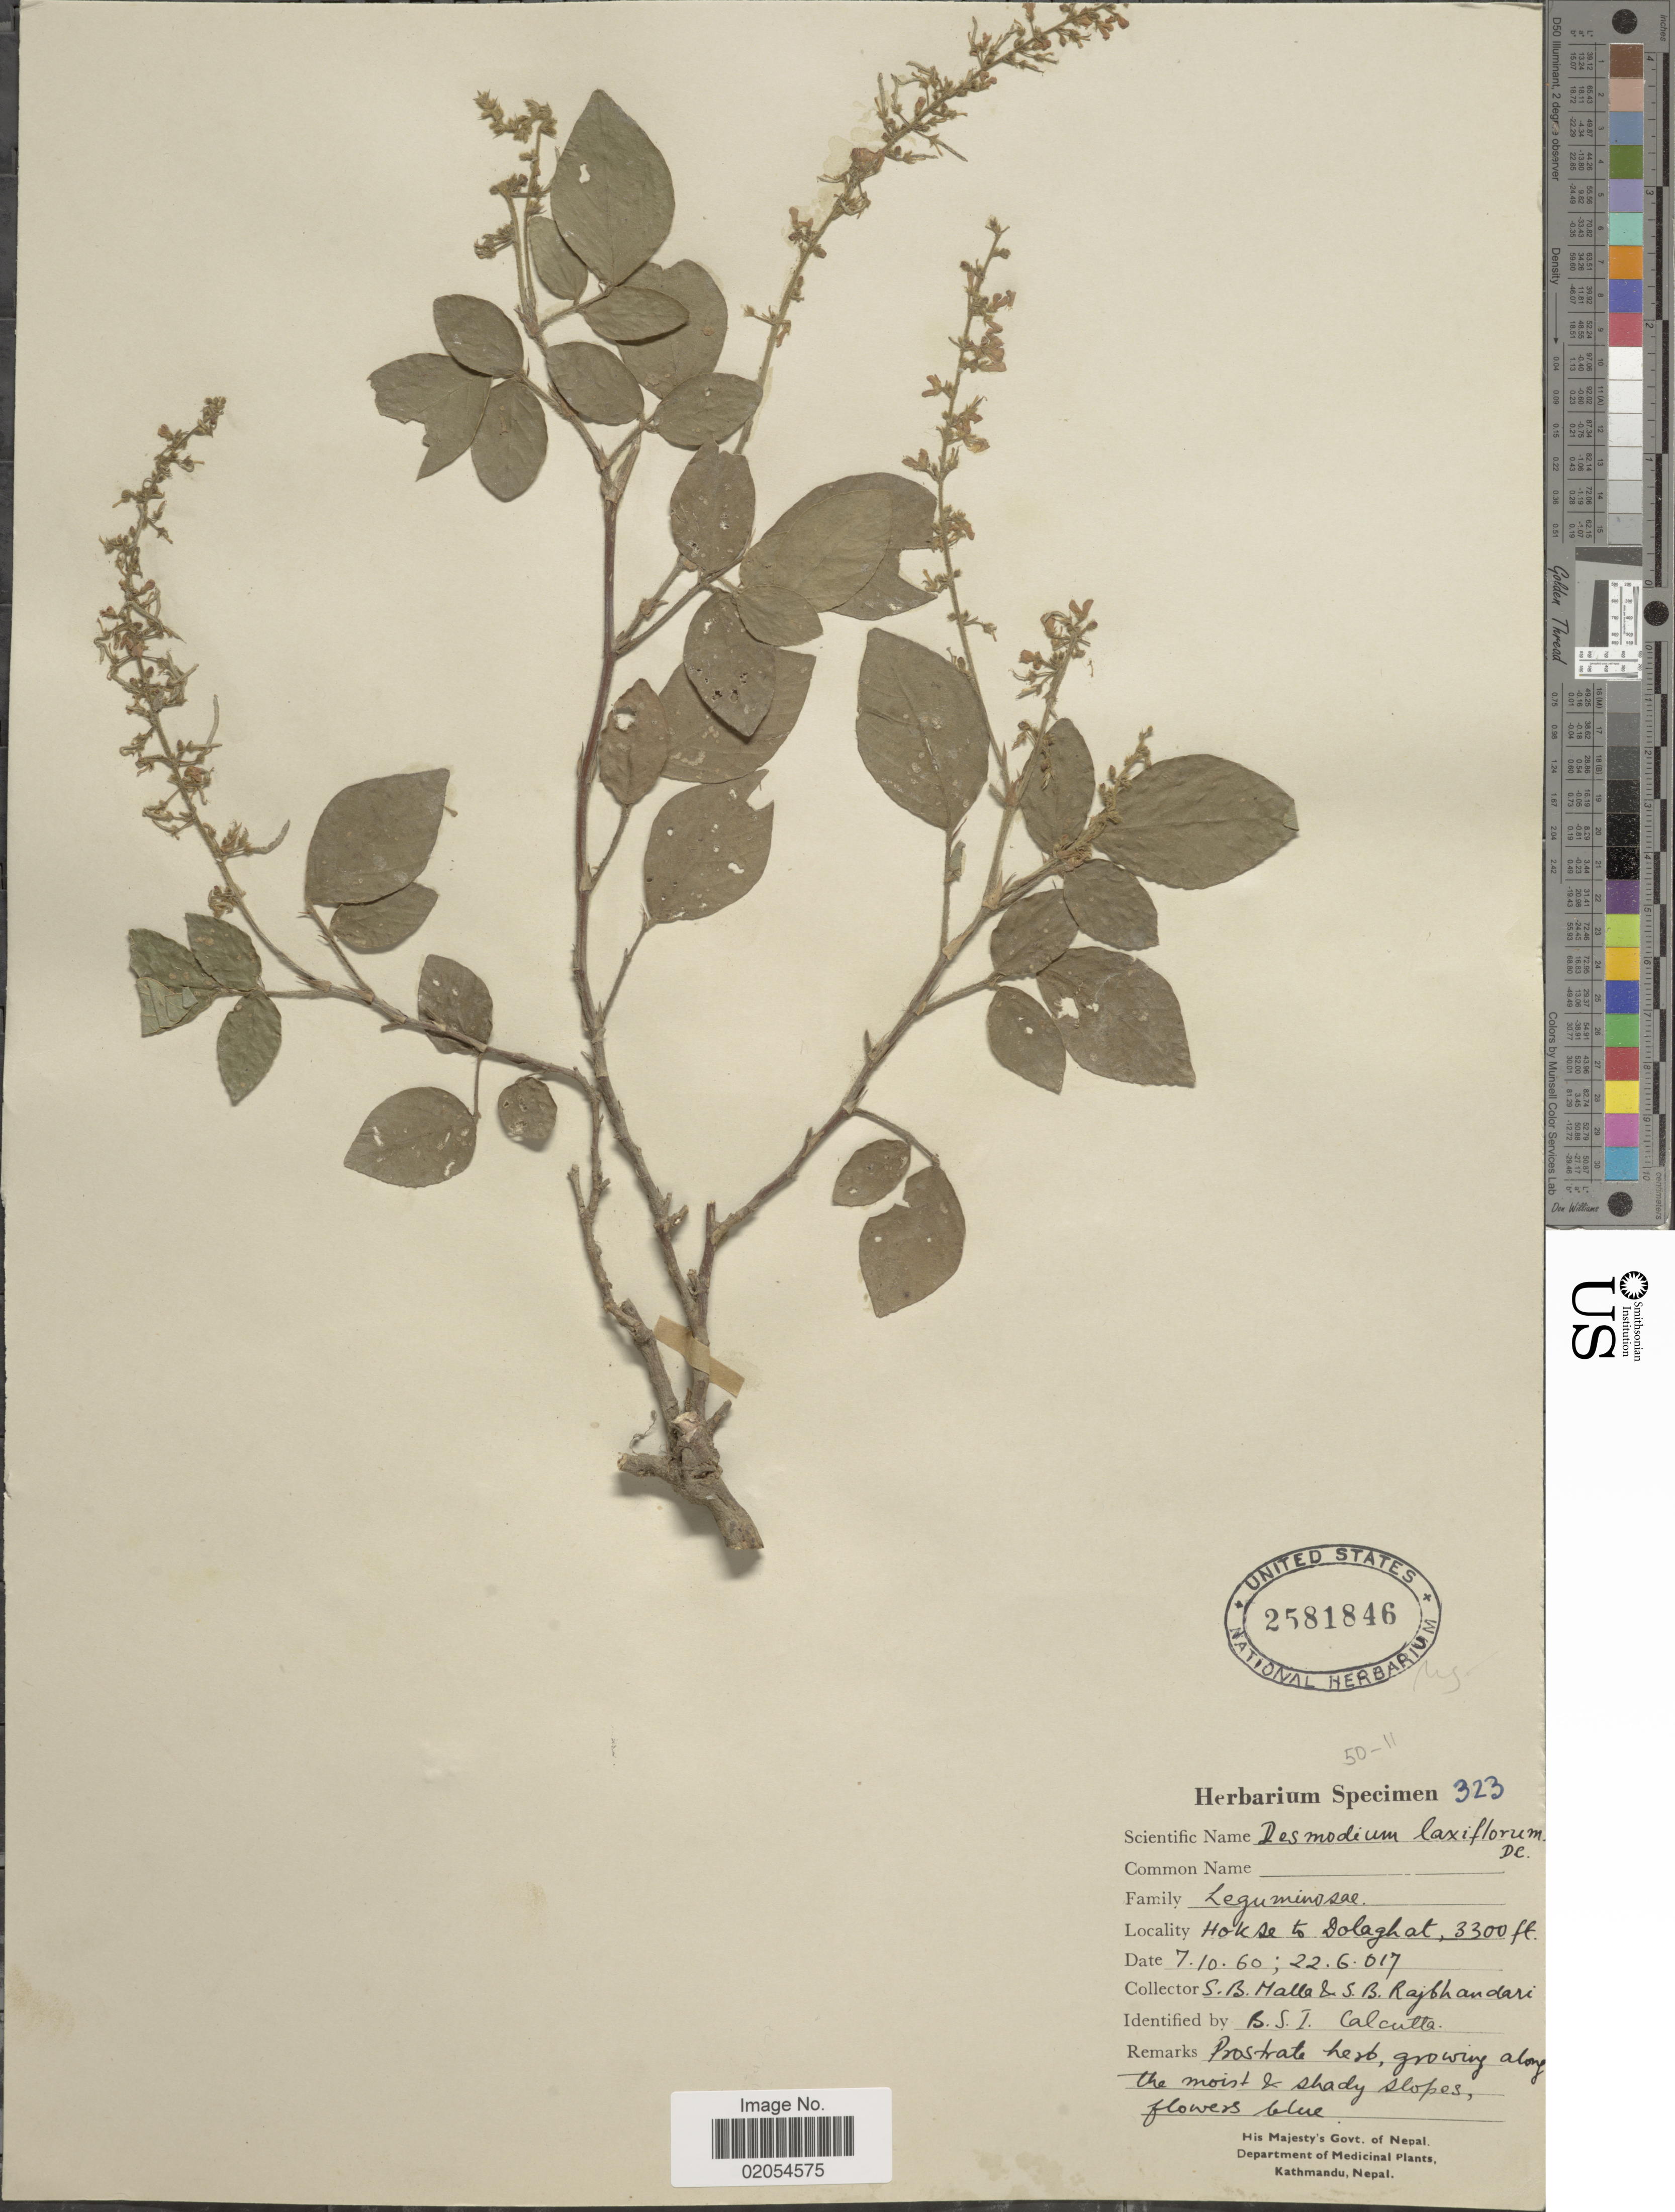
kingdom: Plantae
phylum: Tracheophyta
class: Magnoliopsida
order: Fabales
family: Fabaceae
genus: Sohmaea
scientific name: Sohmaea laxiflora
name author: (DC.) H. Ohashi & K. Ohashi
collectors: S. Malla & I. Rajbhandari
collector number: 323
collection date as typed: Transcribed d/m/y: 7/10/60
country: Nepal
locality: Hokse to Dolalghat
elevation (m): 1006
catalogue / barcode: US 2581846